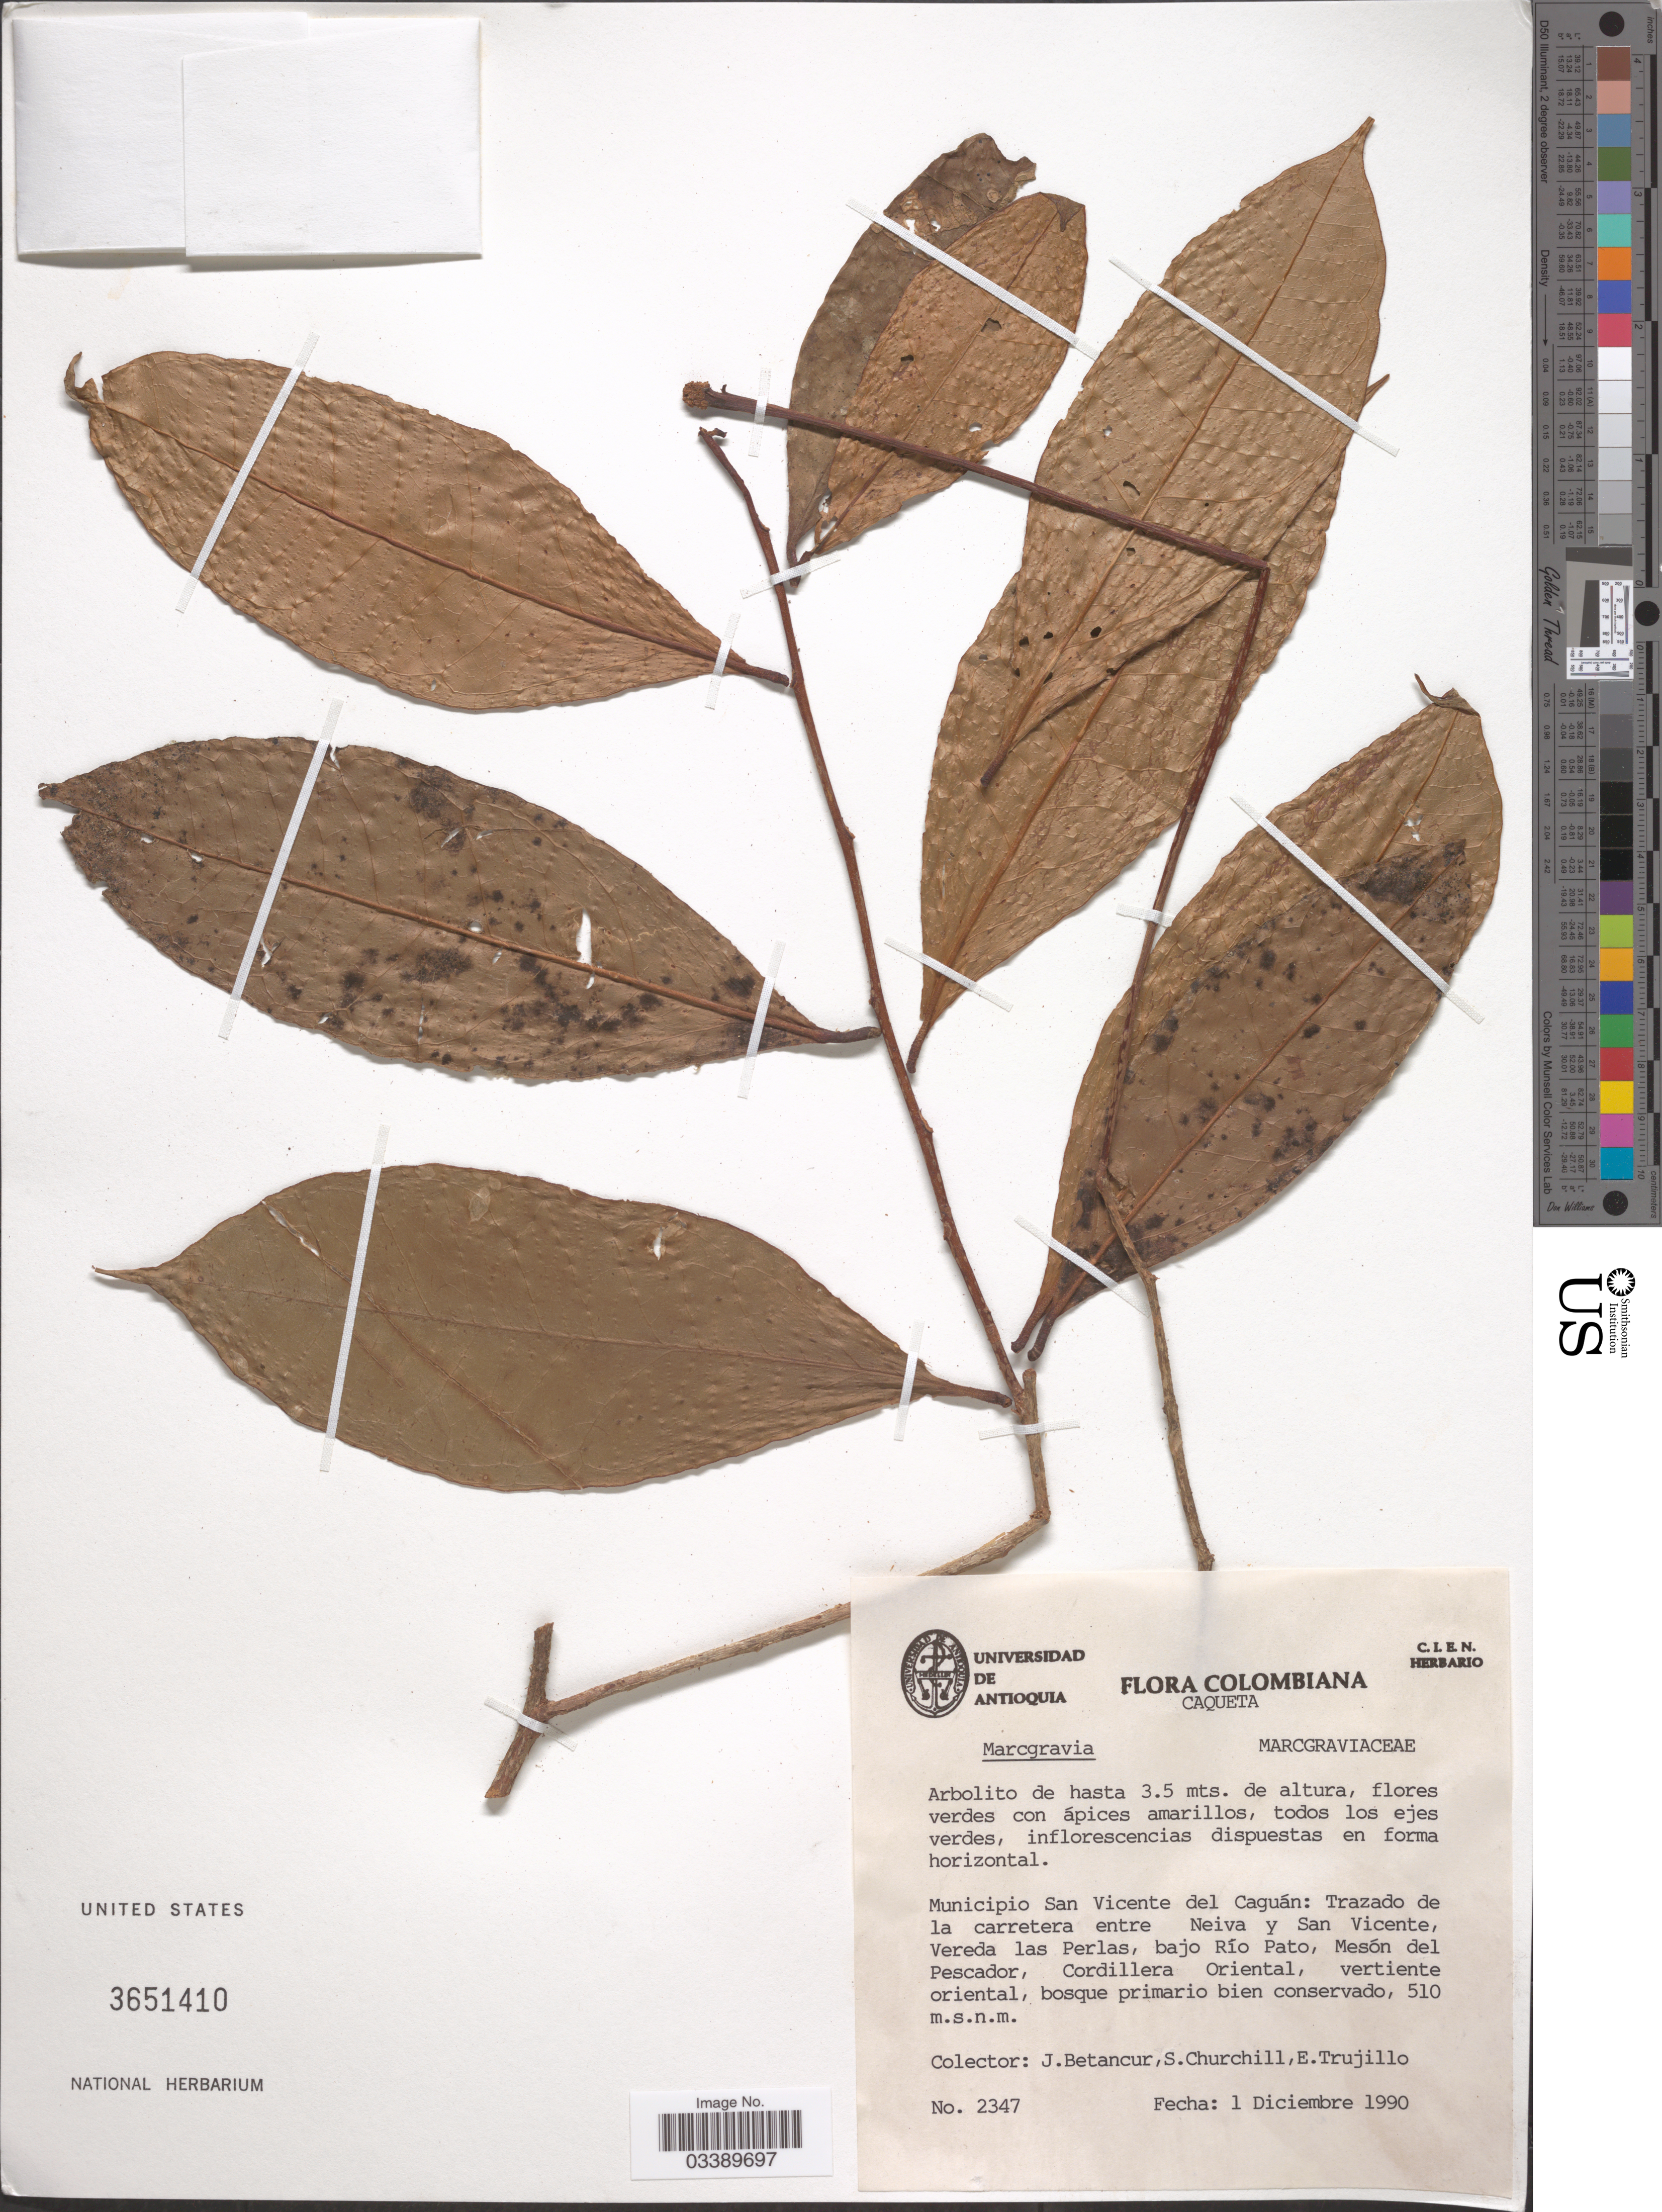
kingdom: Plantae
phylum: Tracheophyta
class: Magnoliopsida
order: Ericales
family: Marcgraviaceae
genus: Marcgravia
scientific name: Marcgravia sp.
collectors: J. Betancur, S. Churchill & E. Trujillo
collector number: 2347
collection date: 1990-12-01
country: Colombia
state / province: Caquetá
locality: Municipio San Vicente del Caguán: Trazado de la carretera entre Neiva y San Vicente, Vereda las Perlas, bajo Río Pato, Mesón del Pescador, Cordillera Oriental, vertiente oriental.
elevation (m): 510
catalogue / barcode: US 3651410